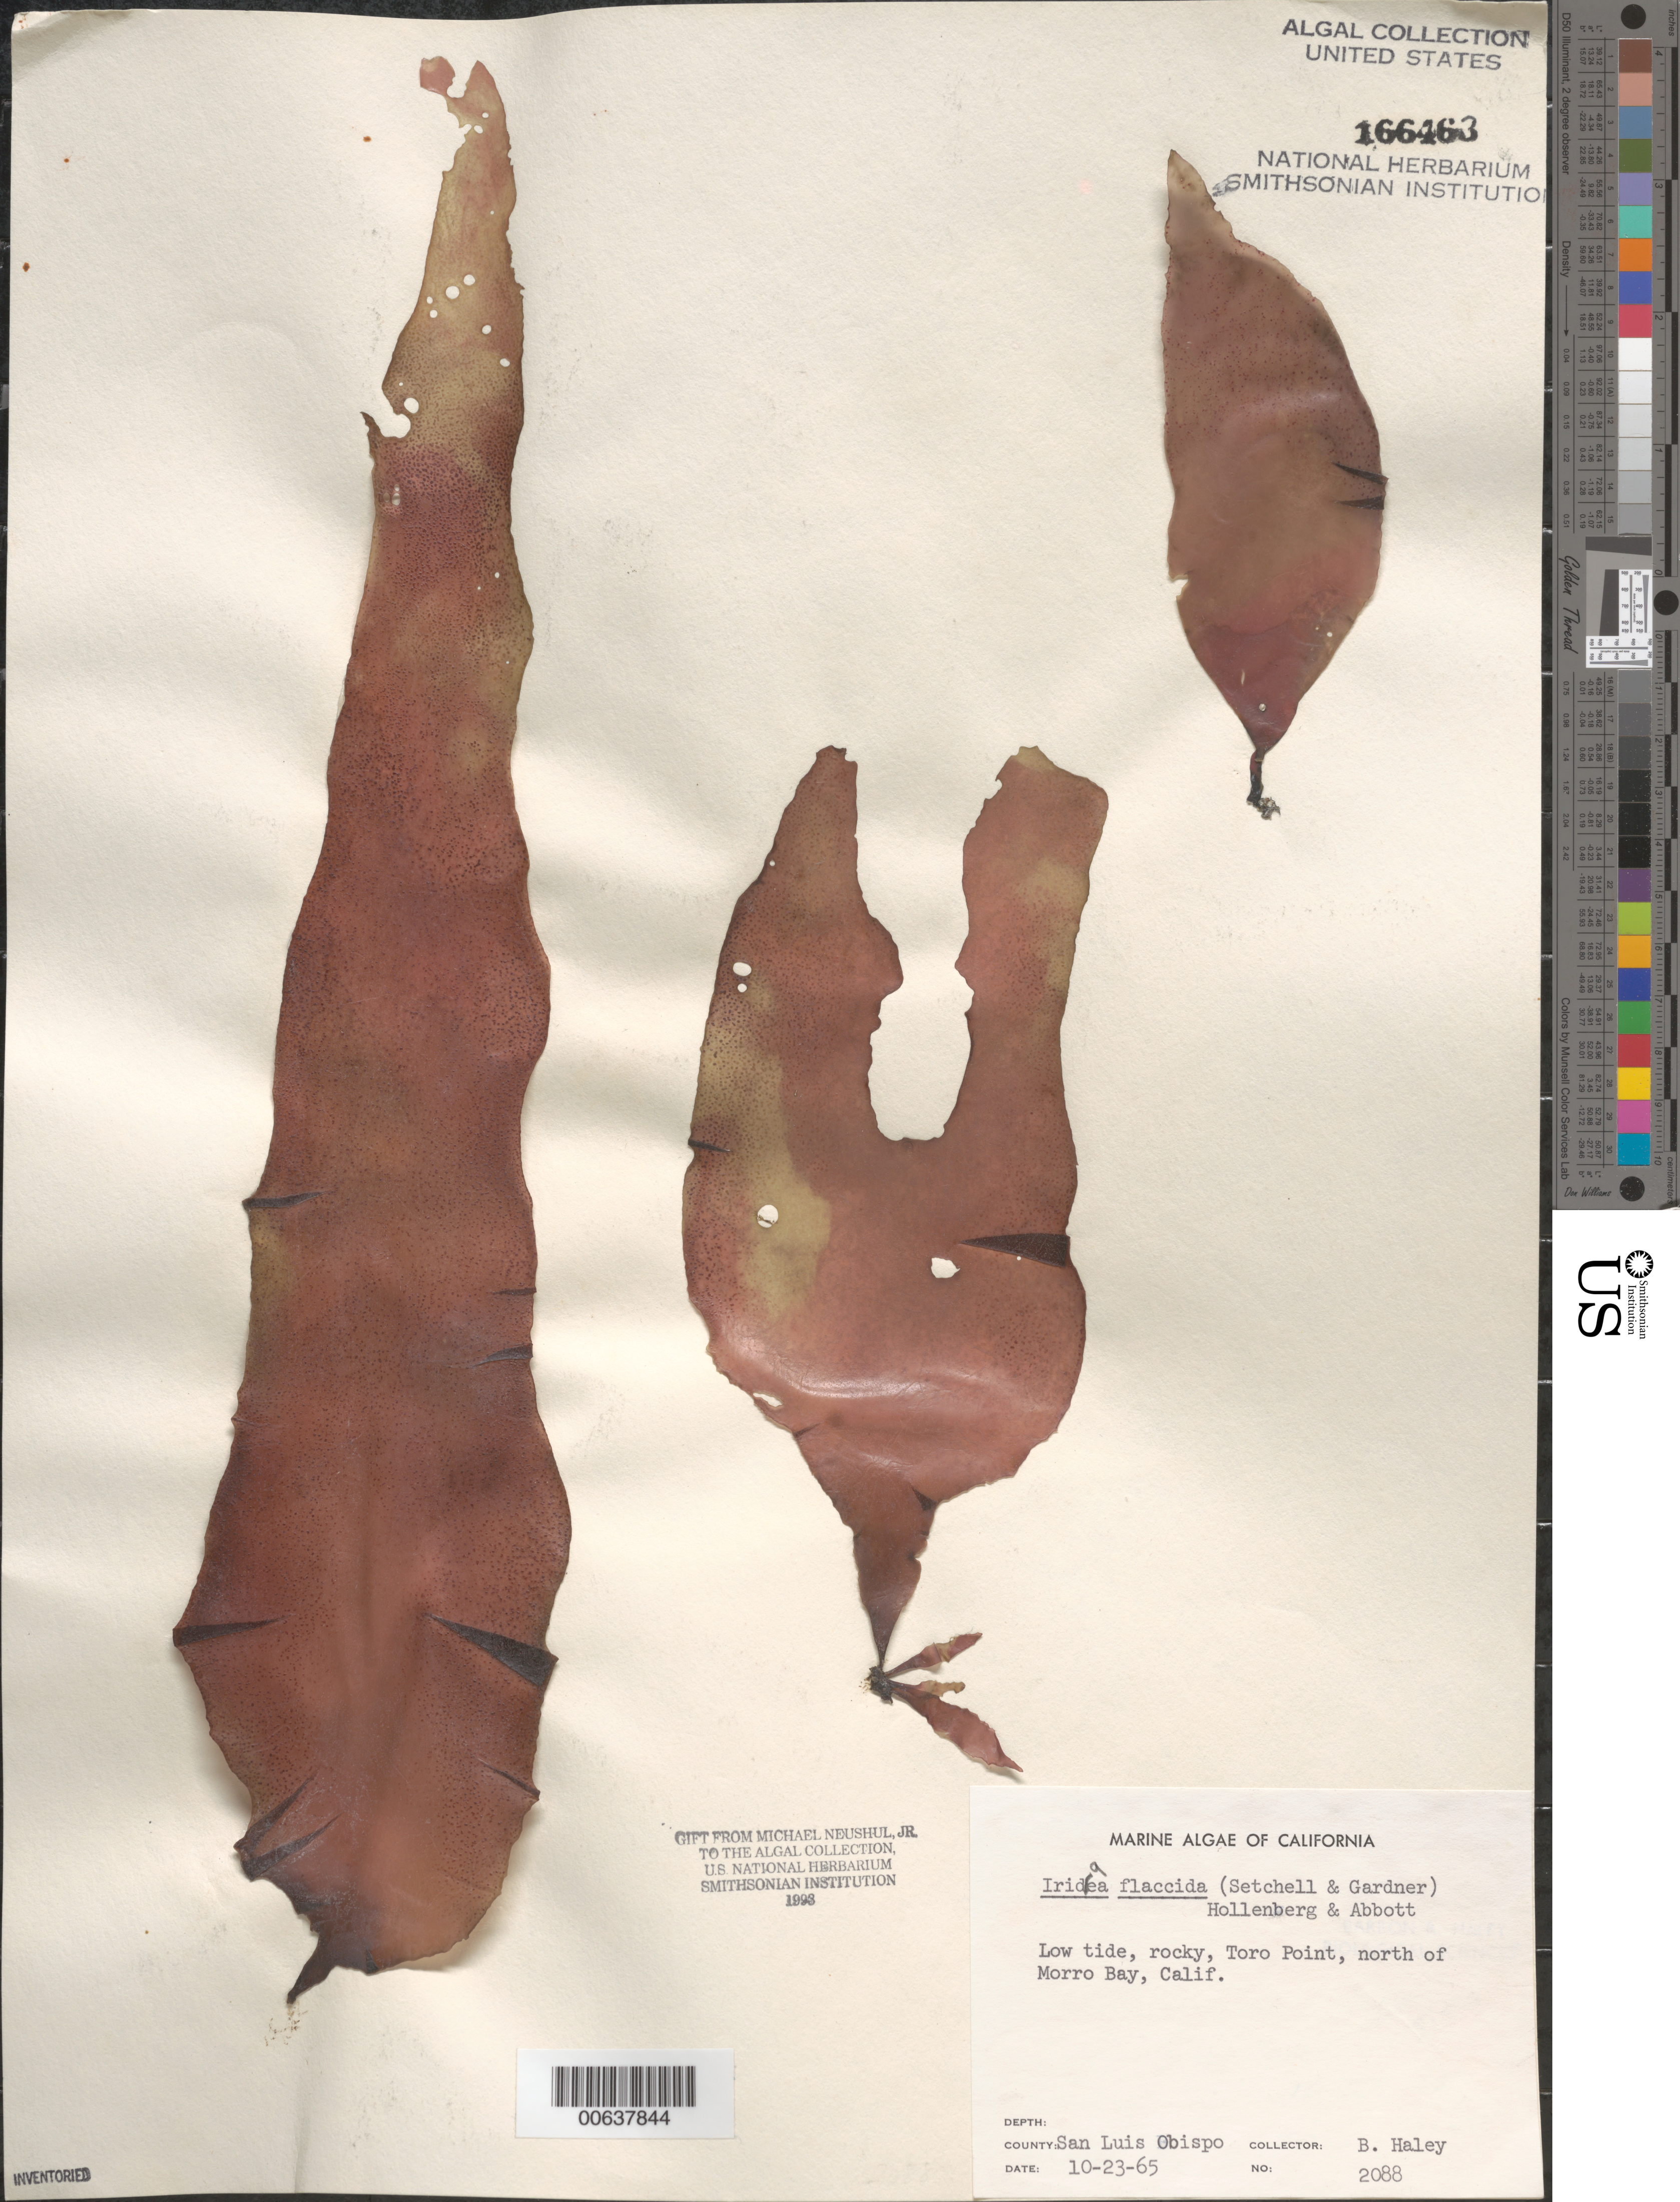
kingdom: Plantae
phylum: Rhodophyta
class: Florideophyceae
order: Gigartinales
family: Gigartinaceae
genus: Mazzaella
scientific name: Mazzaella flaccida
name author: (Setchell & N.L. Gardner) Fredericq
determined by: Algae name updating Project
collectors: B. Haley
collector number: Neushul 2088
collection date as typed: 23 Oct 1965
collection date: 1965-10-23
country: United States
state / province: California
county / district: San Luis Obispo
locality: Toro Point, north of Morro Bay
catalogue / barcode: US 166463